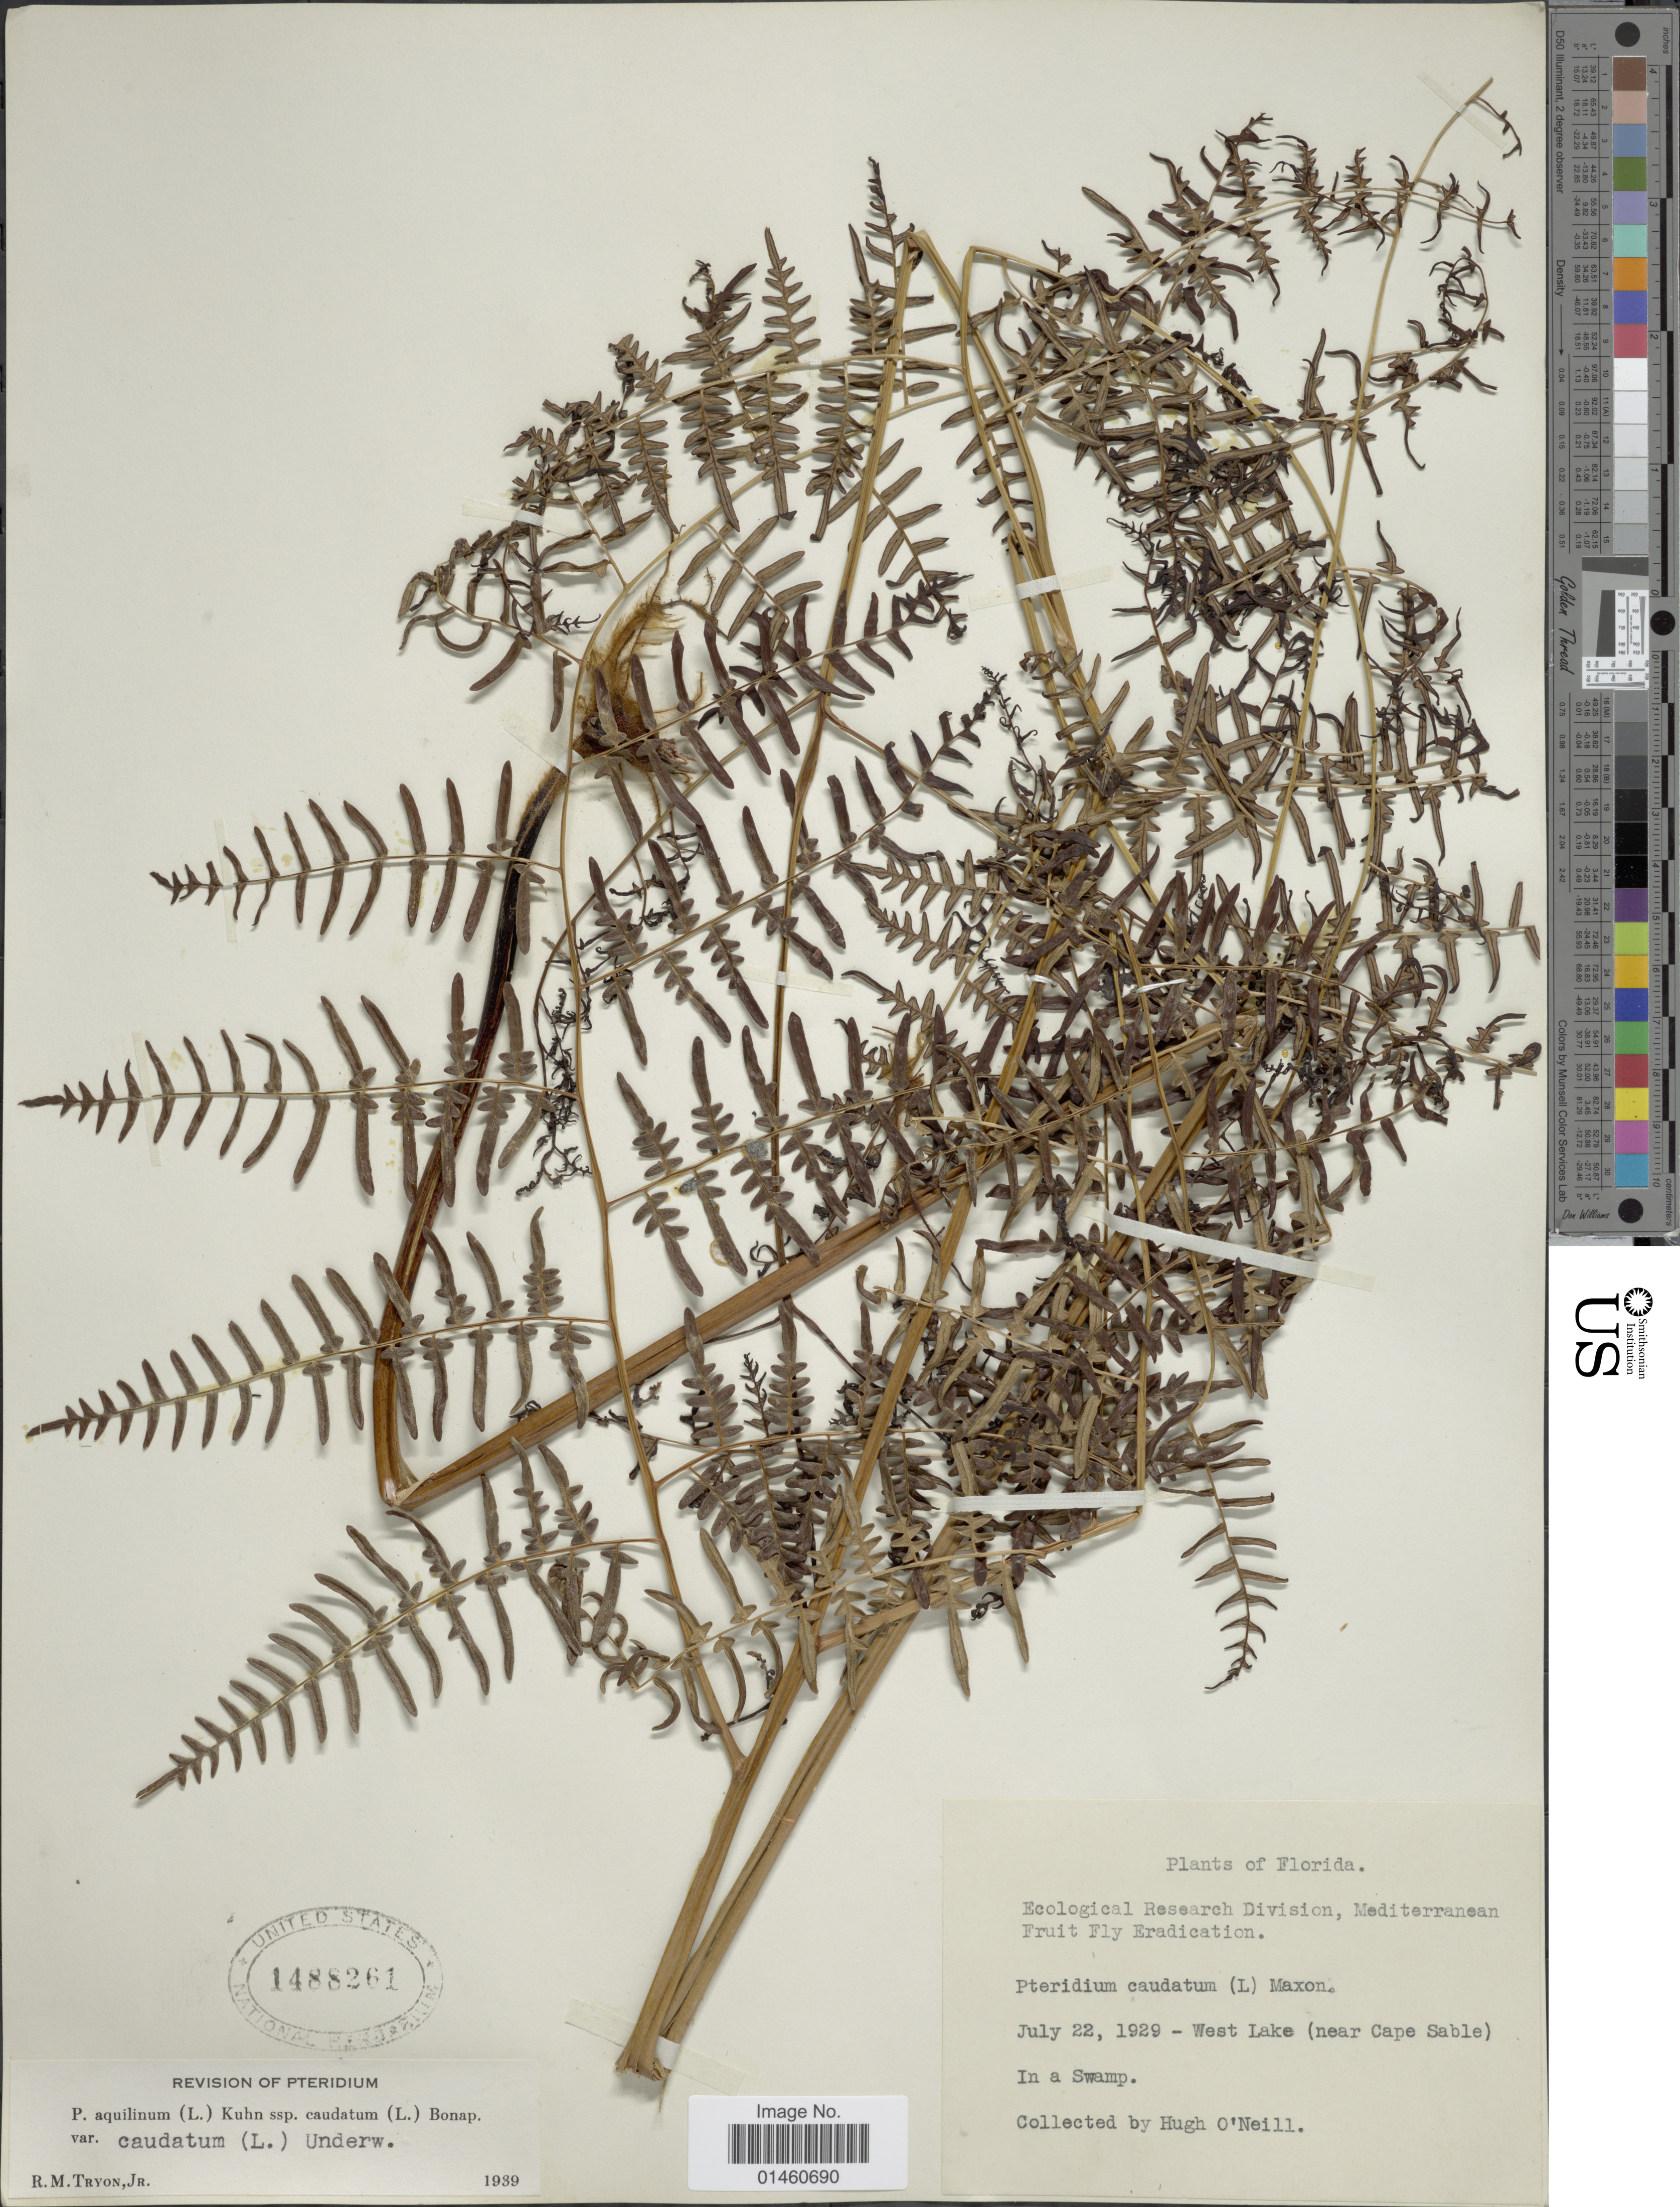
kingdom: Plantae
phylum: Tracheophyta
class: Polypodiopsida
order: Polypodiales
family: Dennstaedtiaceae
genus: Pteridium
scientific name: Pteridium caudatum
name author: (L.) Maxon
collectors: H. T. O' Neill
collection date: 1929-07-22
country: United States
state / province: Florida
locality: West Lake (near Cape Sable). In a swamp.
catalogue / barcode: US 1488261